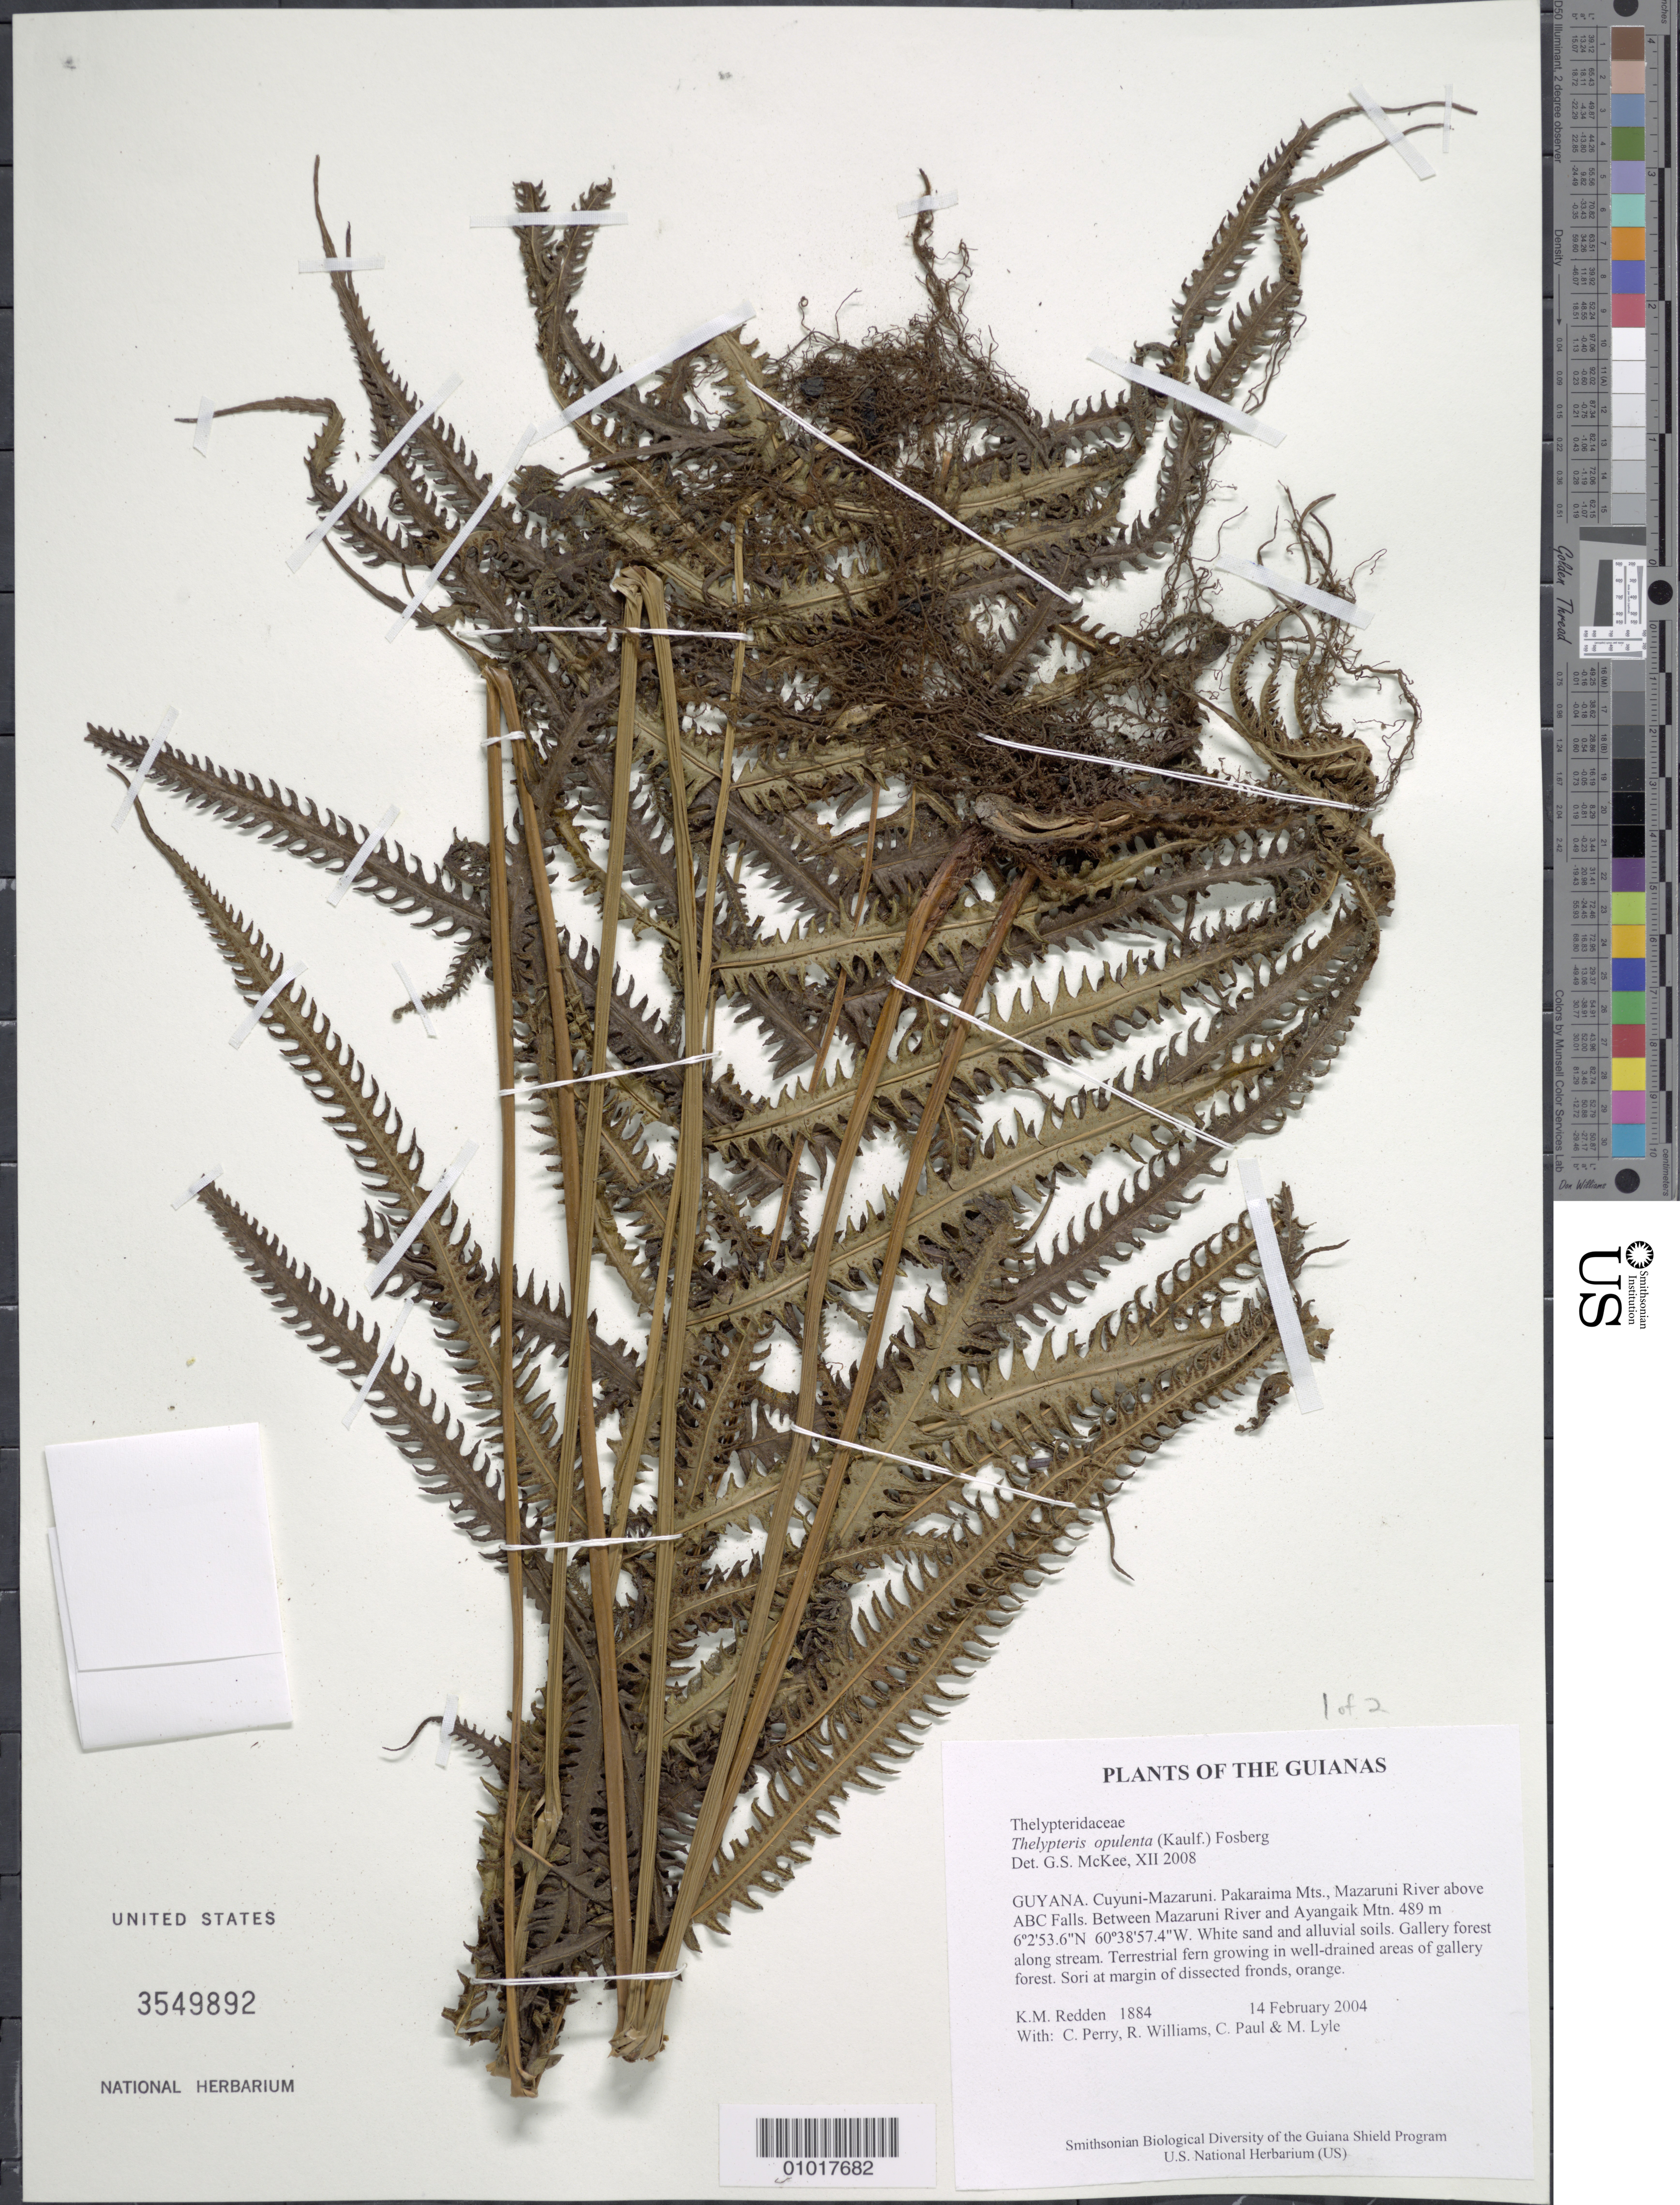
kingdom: Plantae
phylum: Tracheophyta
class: Polypodiopsida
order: Polypodiales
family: Thelypteridaceae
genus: Amphineuron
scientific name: Amphineuron opulentum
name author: (Kaulf.) Holttum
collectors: K. M. Redden, C. Perry, R. Williams, C. Paul & M. Lyle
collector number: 1884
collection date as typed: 14 February 2004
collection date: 2004-02-14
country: Guyana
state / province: Cuyuni-Mazaruni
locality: Pakaraima Mts., Mazaruni River above ABC Falls. Between Mazaruni River and Ayangaik Mtn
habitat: White sand and alluvial soils. Gallery forest along stream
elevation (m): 489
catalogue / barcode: US 3549892